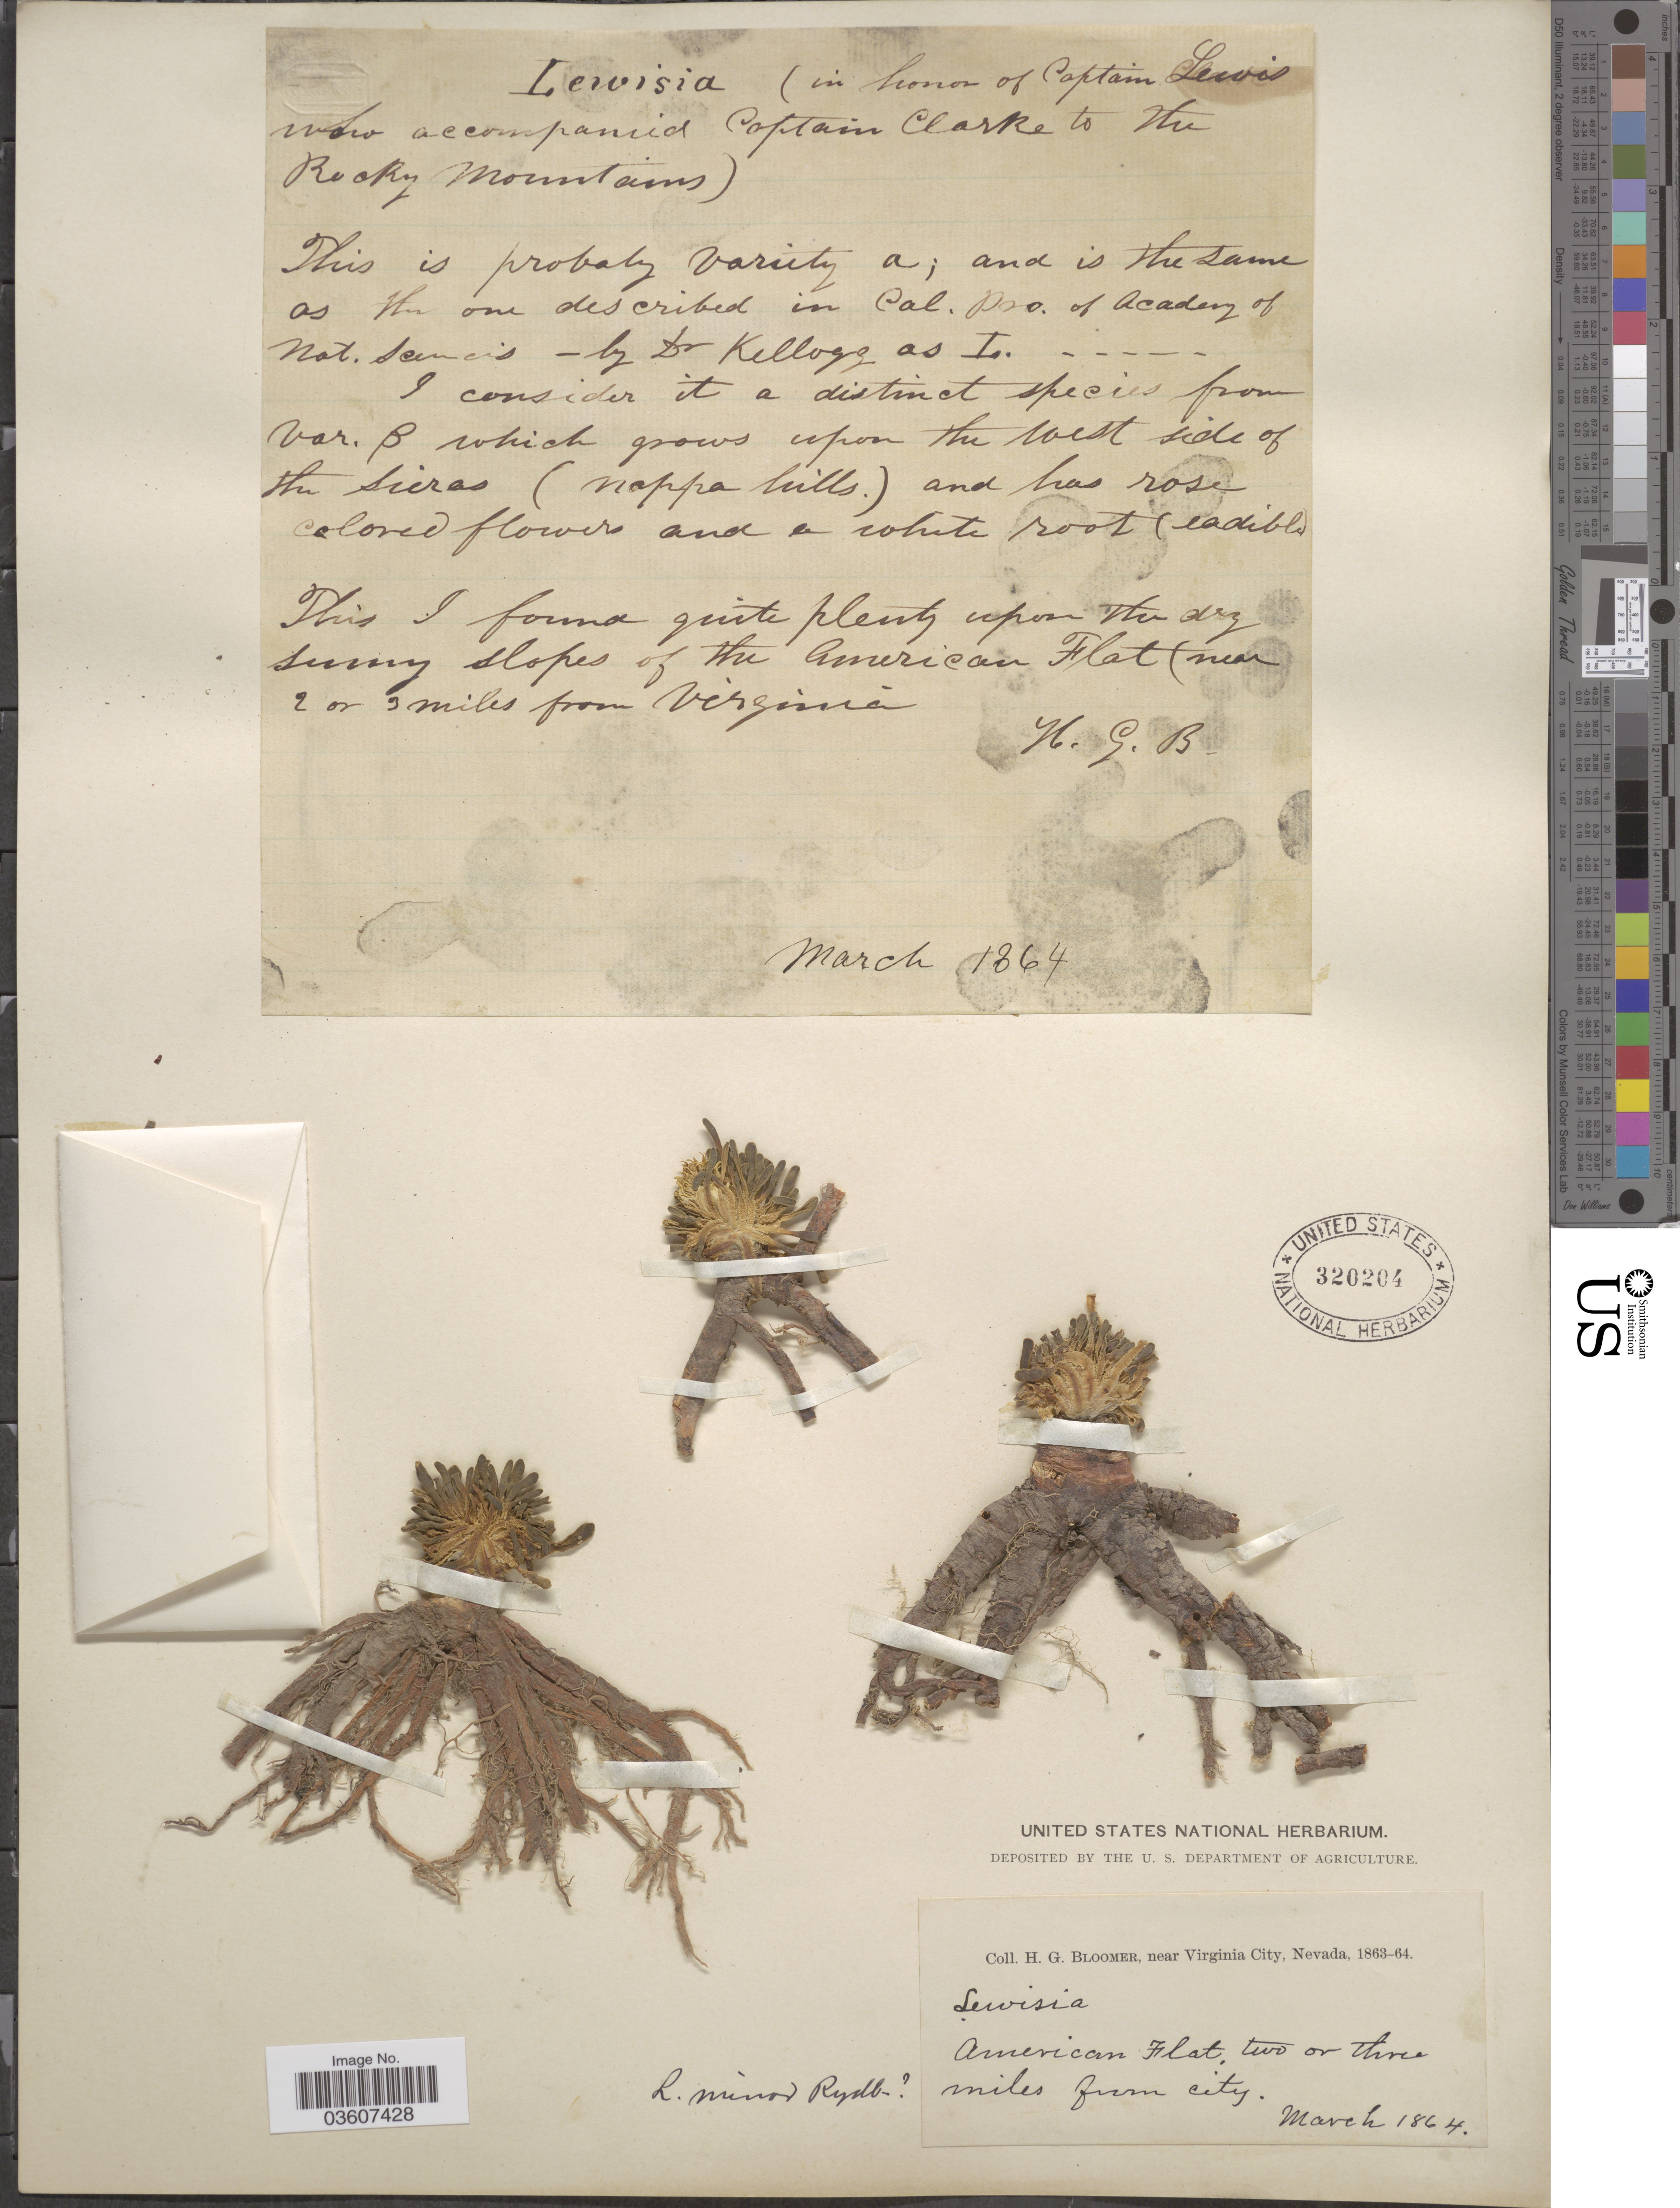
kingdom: Plantae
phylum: Tracheophyta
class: Magnoliopsida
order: Caryophyllales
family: Montiaceae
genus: Lewisia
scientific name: Lewisia sp.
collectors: H. Bloomer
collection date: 1864-03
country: United States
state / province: Nevada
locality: Near Virginia City. American Flat, two or three miles from city.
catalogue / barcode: US 320204